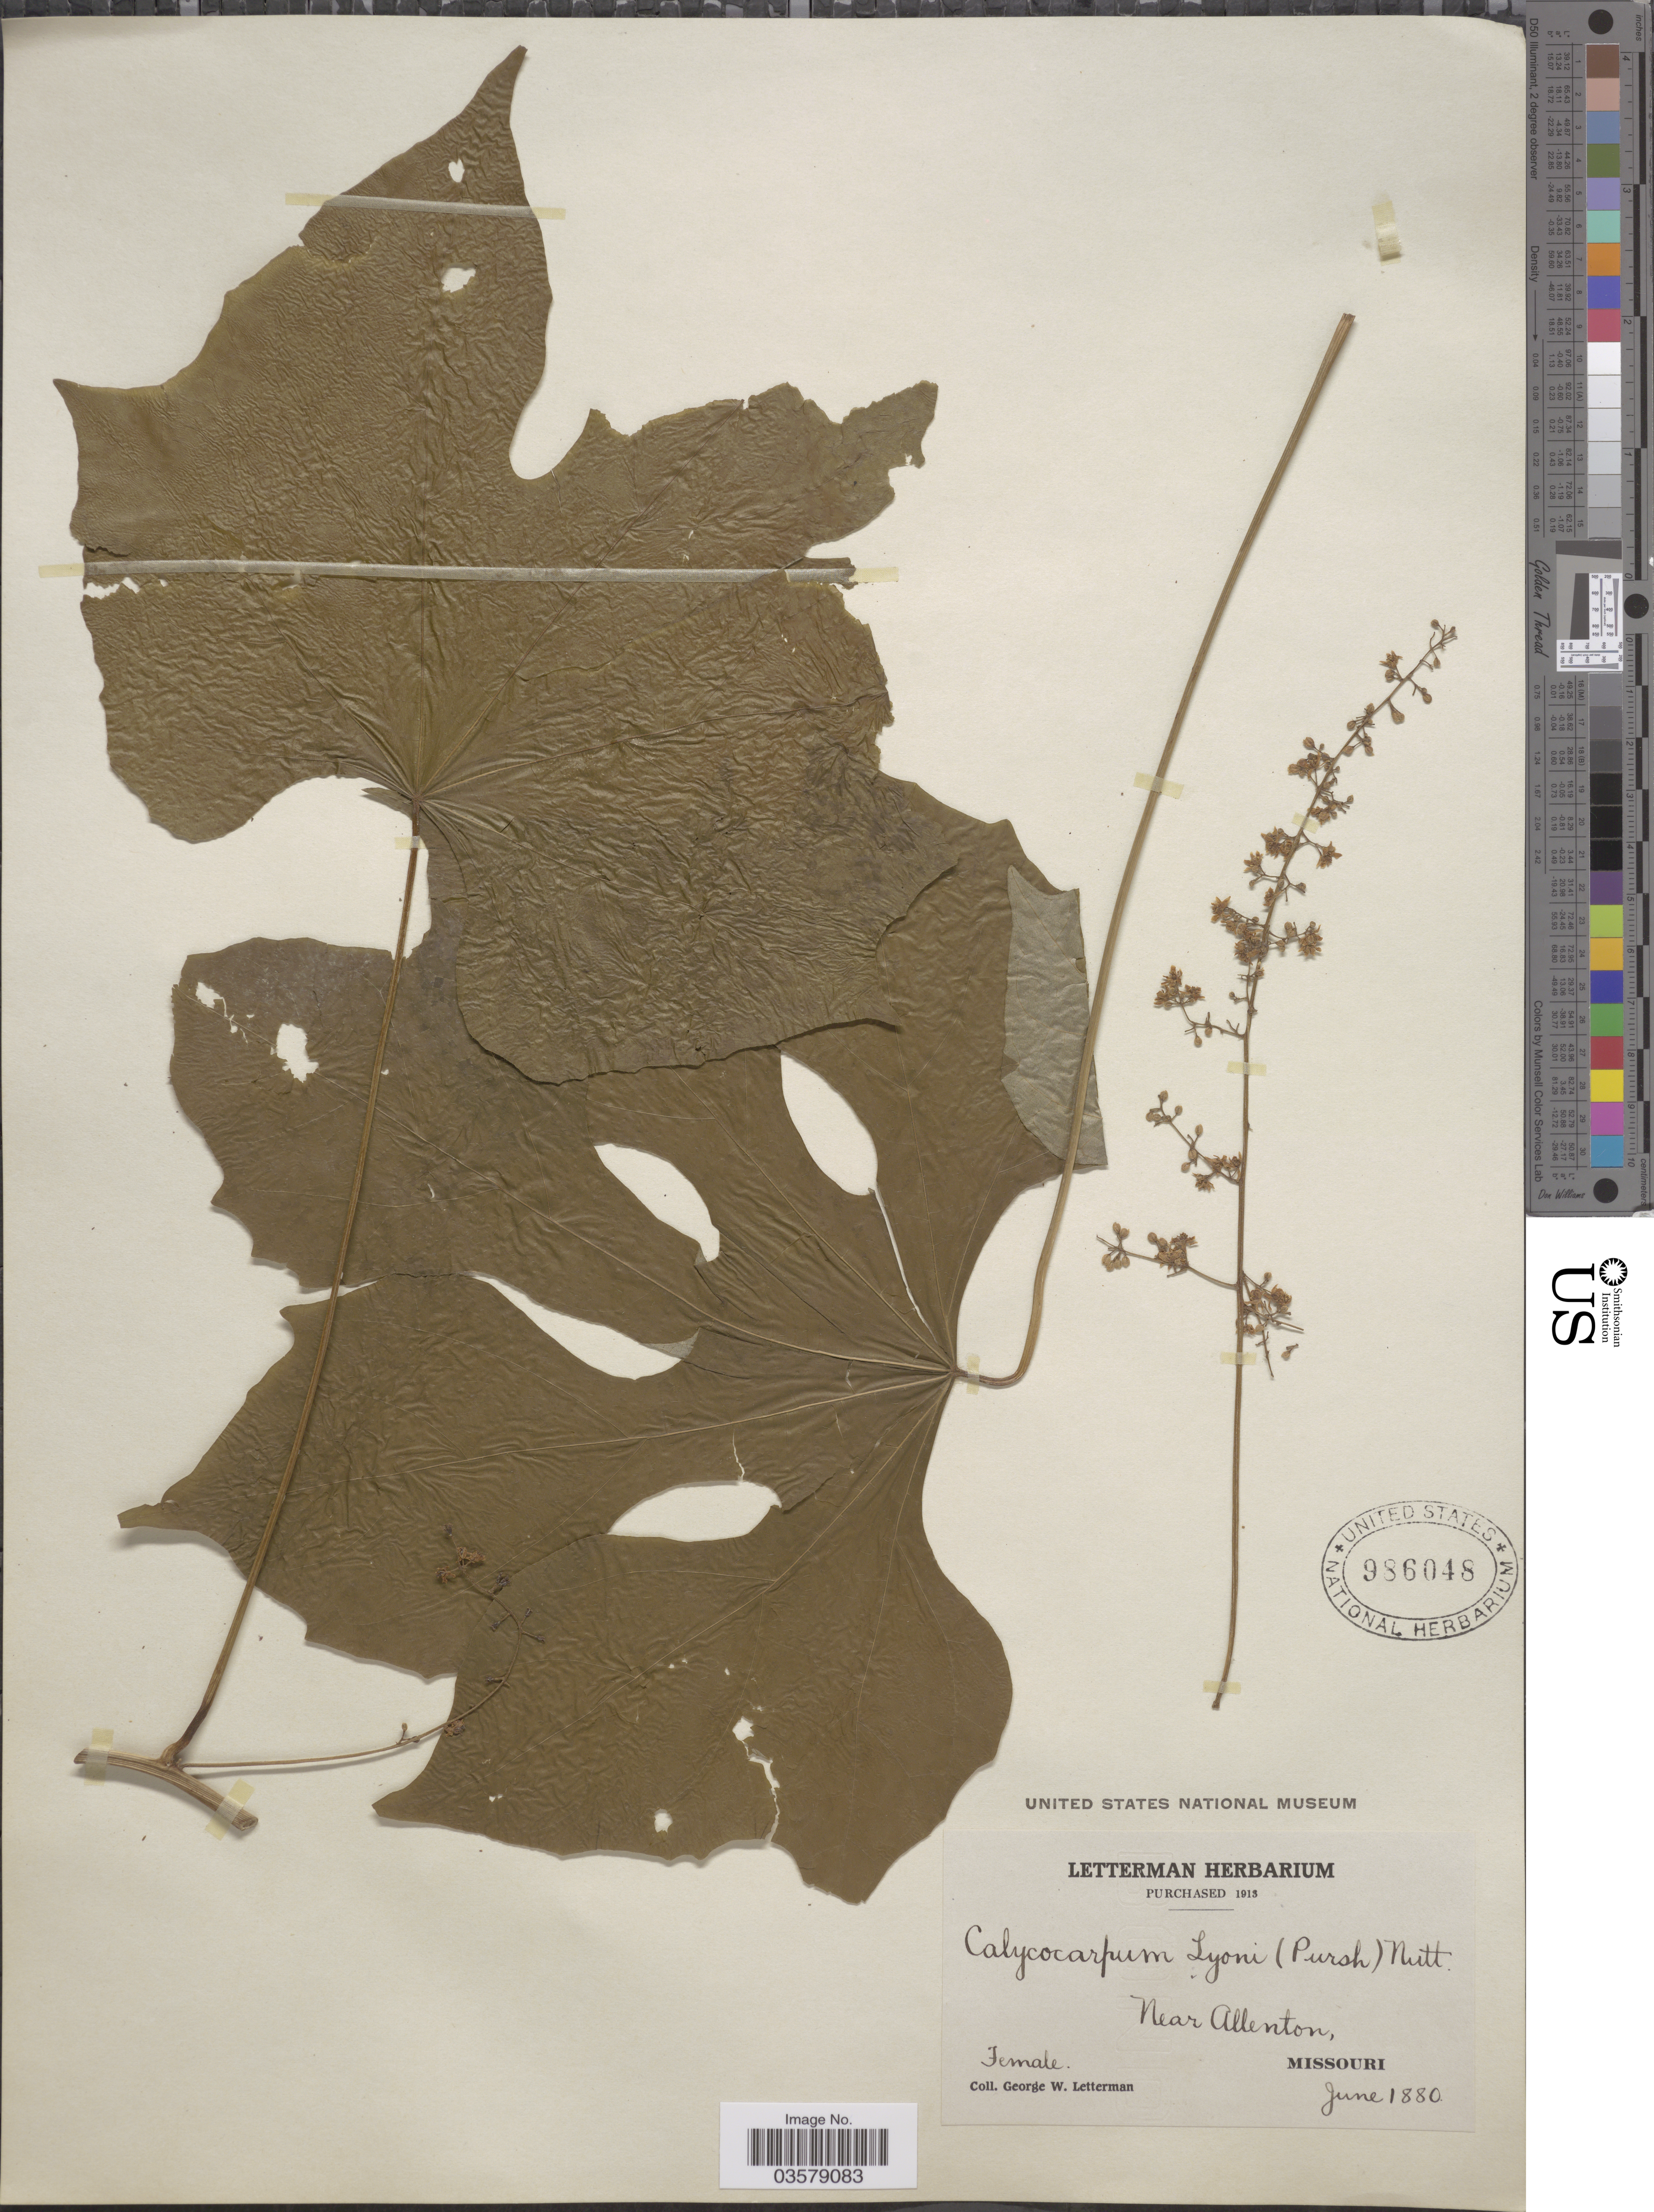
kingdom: Plantae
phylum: Tracheophyta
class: Magnoliopsida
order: Ranunculales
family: Menispermaceae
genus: Calycocarpum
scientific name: Calycocarpum lyonii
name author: (Pursh) A. Gray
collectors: G. W. Letterman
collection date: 1880-06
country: United States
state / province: Missouri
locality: Near Allenton.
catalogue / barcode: US 986048